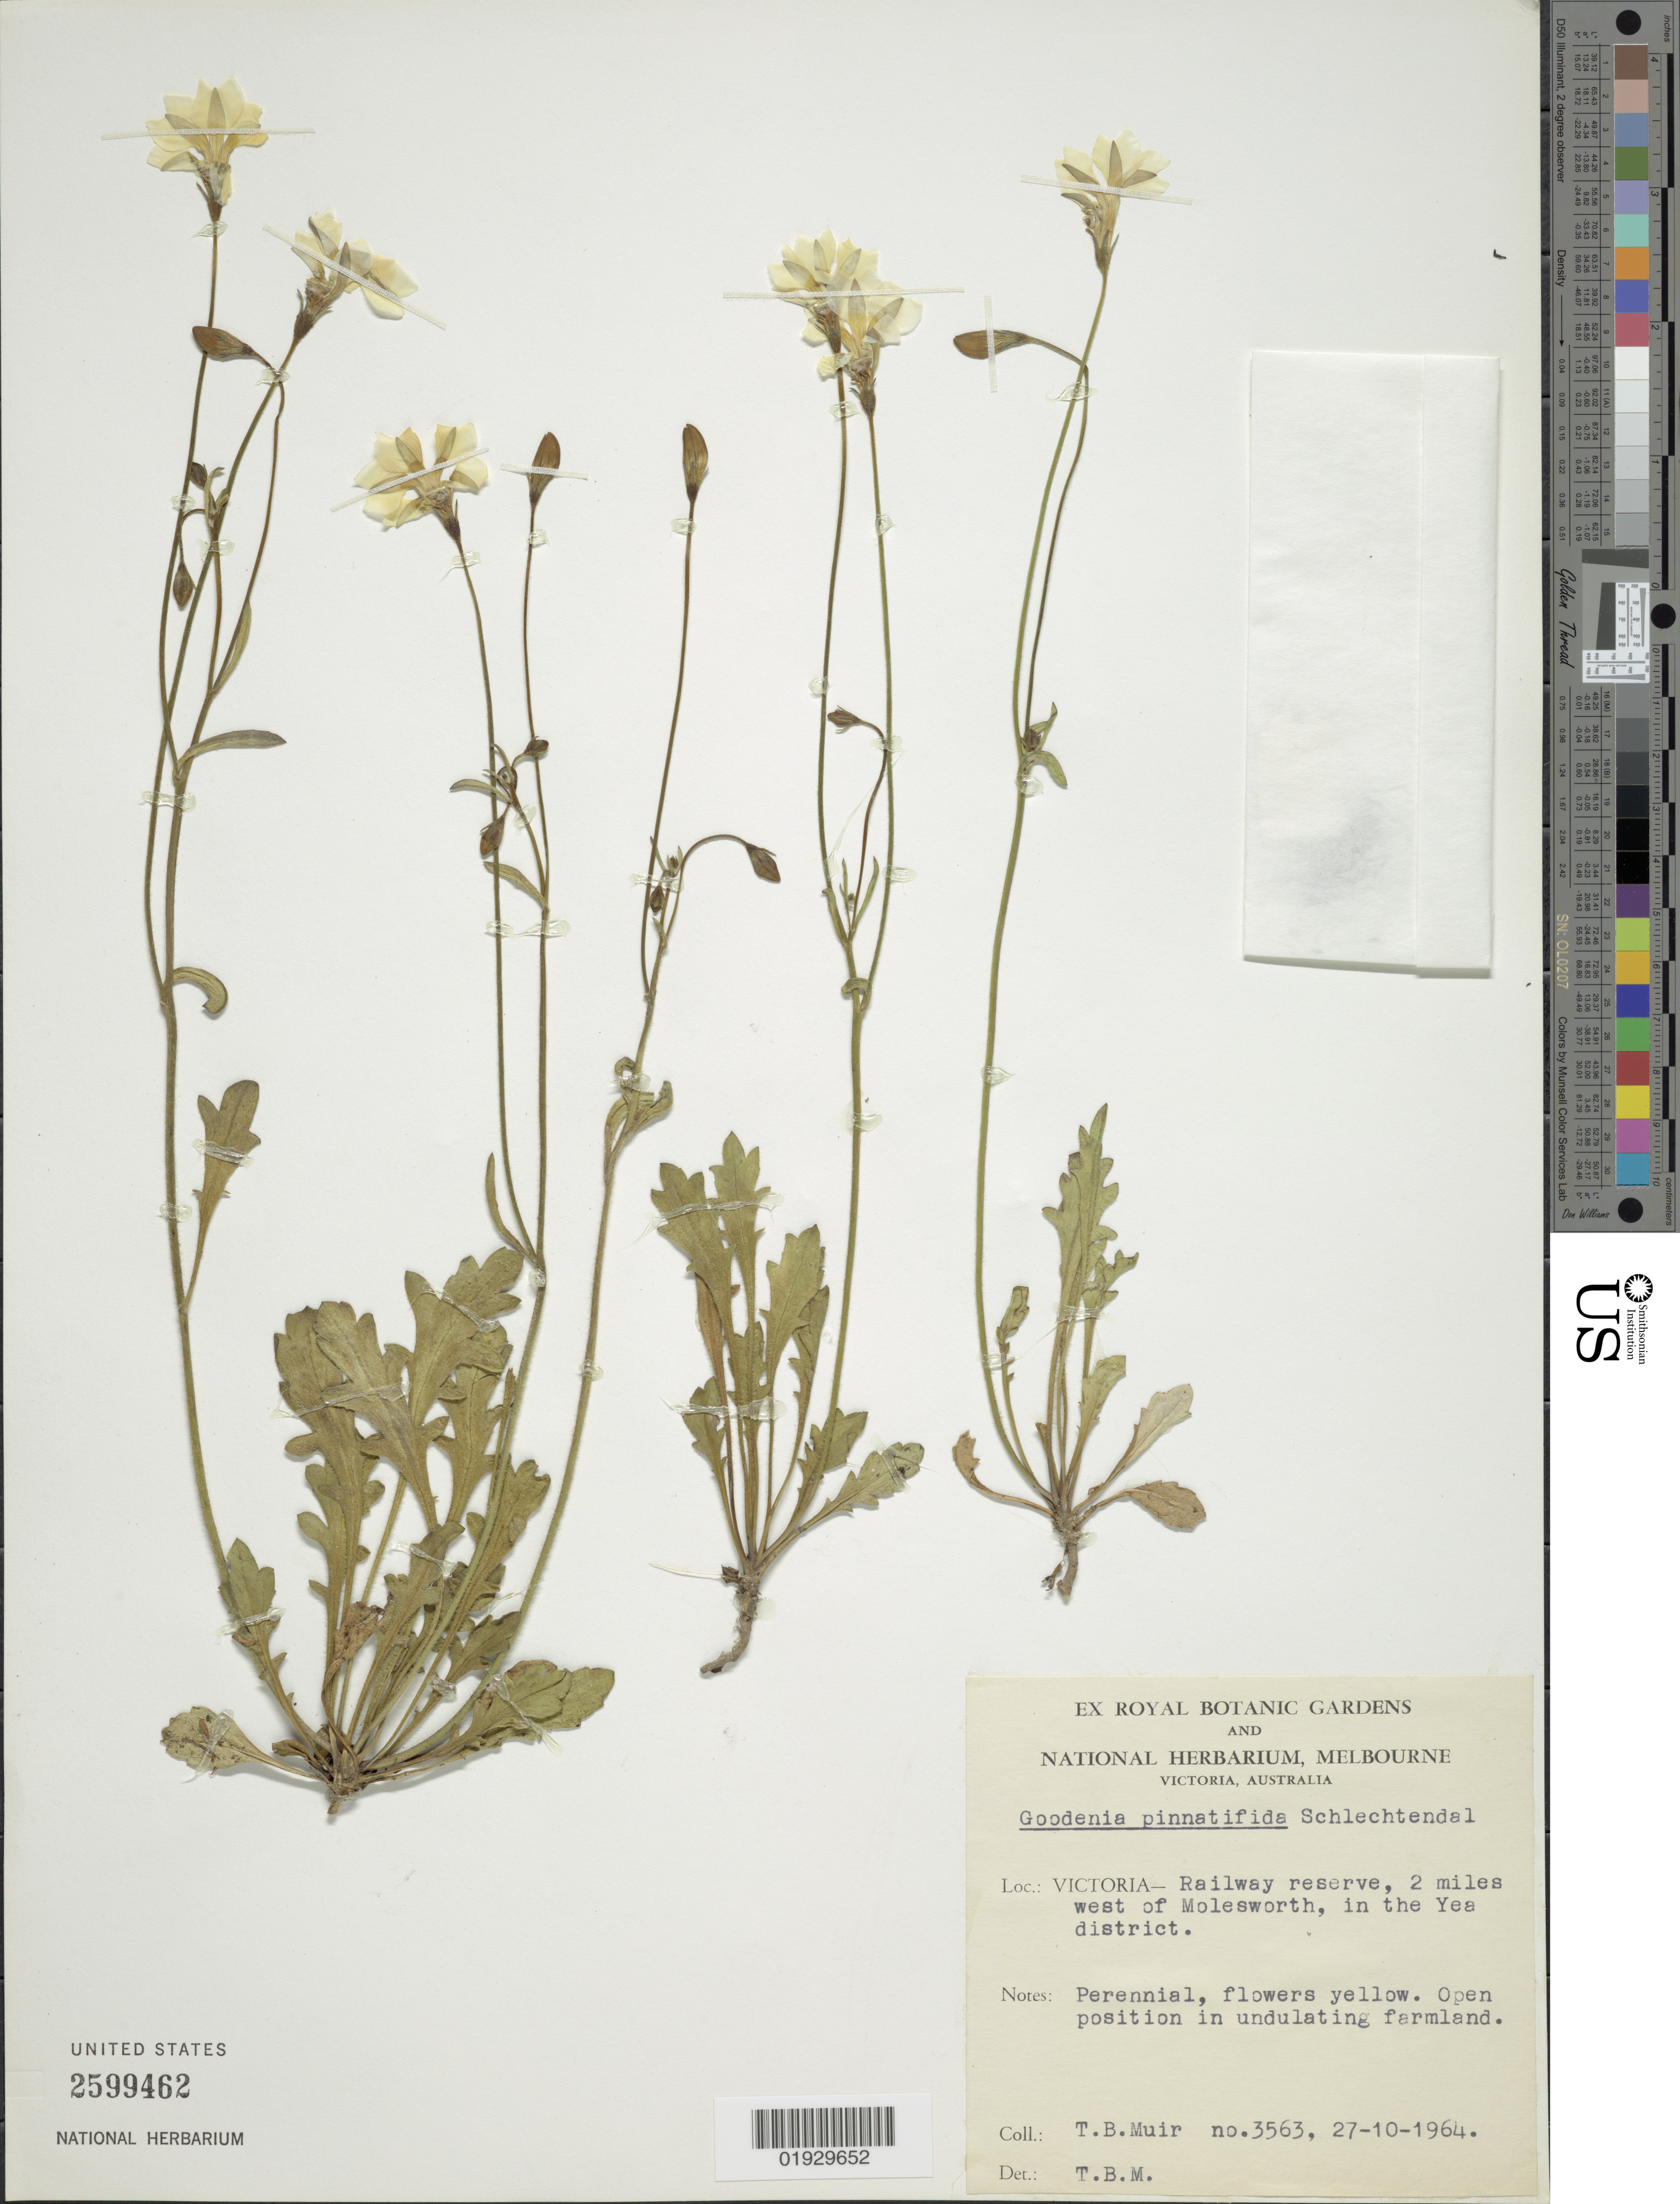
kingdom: Plantae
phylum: Tracheophyta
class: Magnoliopsida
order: Asterales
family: Goodeniaceae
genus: Goodenia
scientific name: Goodenia pinnatifida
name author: Schltdl.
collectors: T. Muir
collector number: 3563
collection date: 1964-10-27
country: Australia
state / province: Victoria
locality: Victoria - Railway reserve, 2 miles west of Molesworth, in the Yea district.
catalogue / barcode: US 2599462